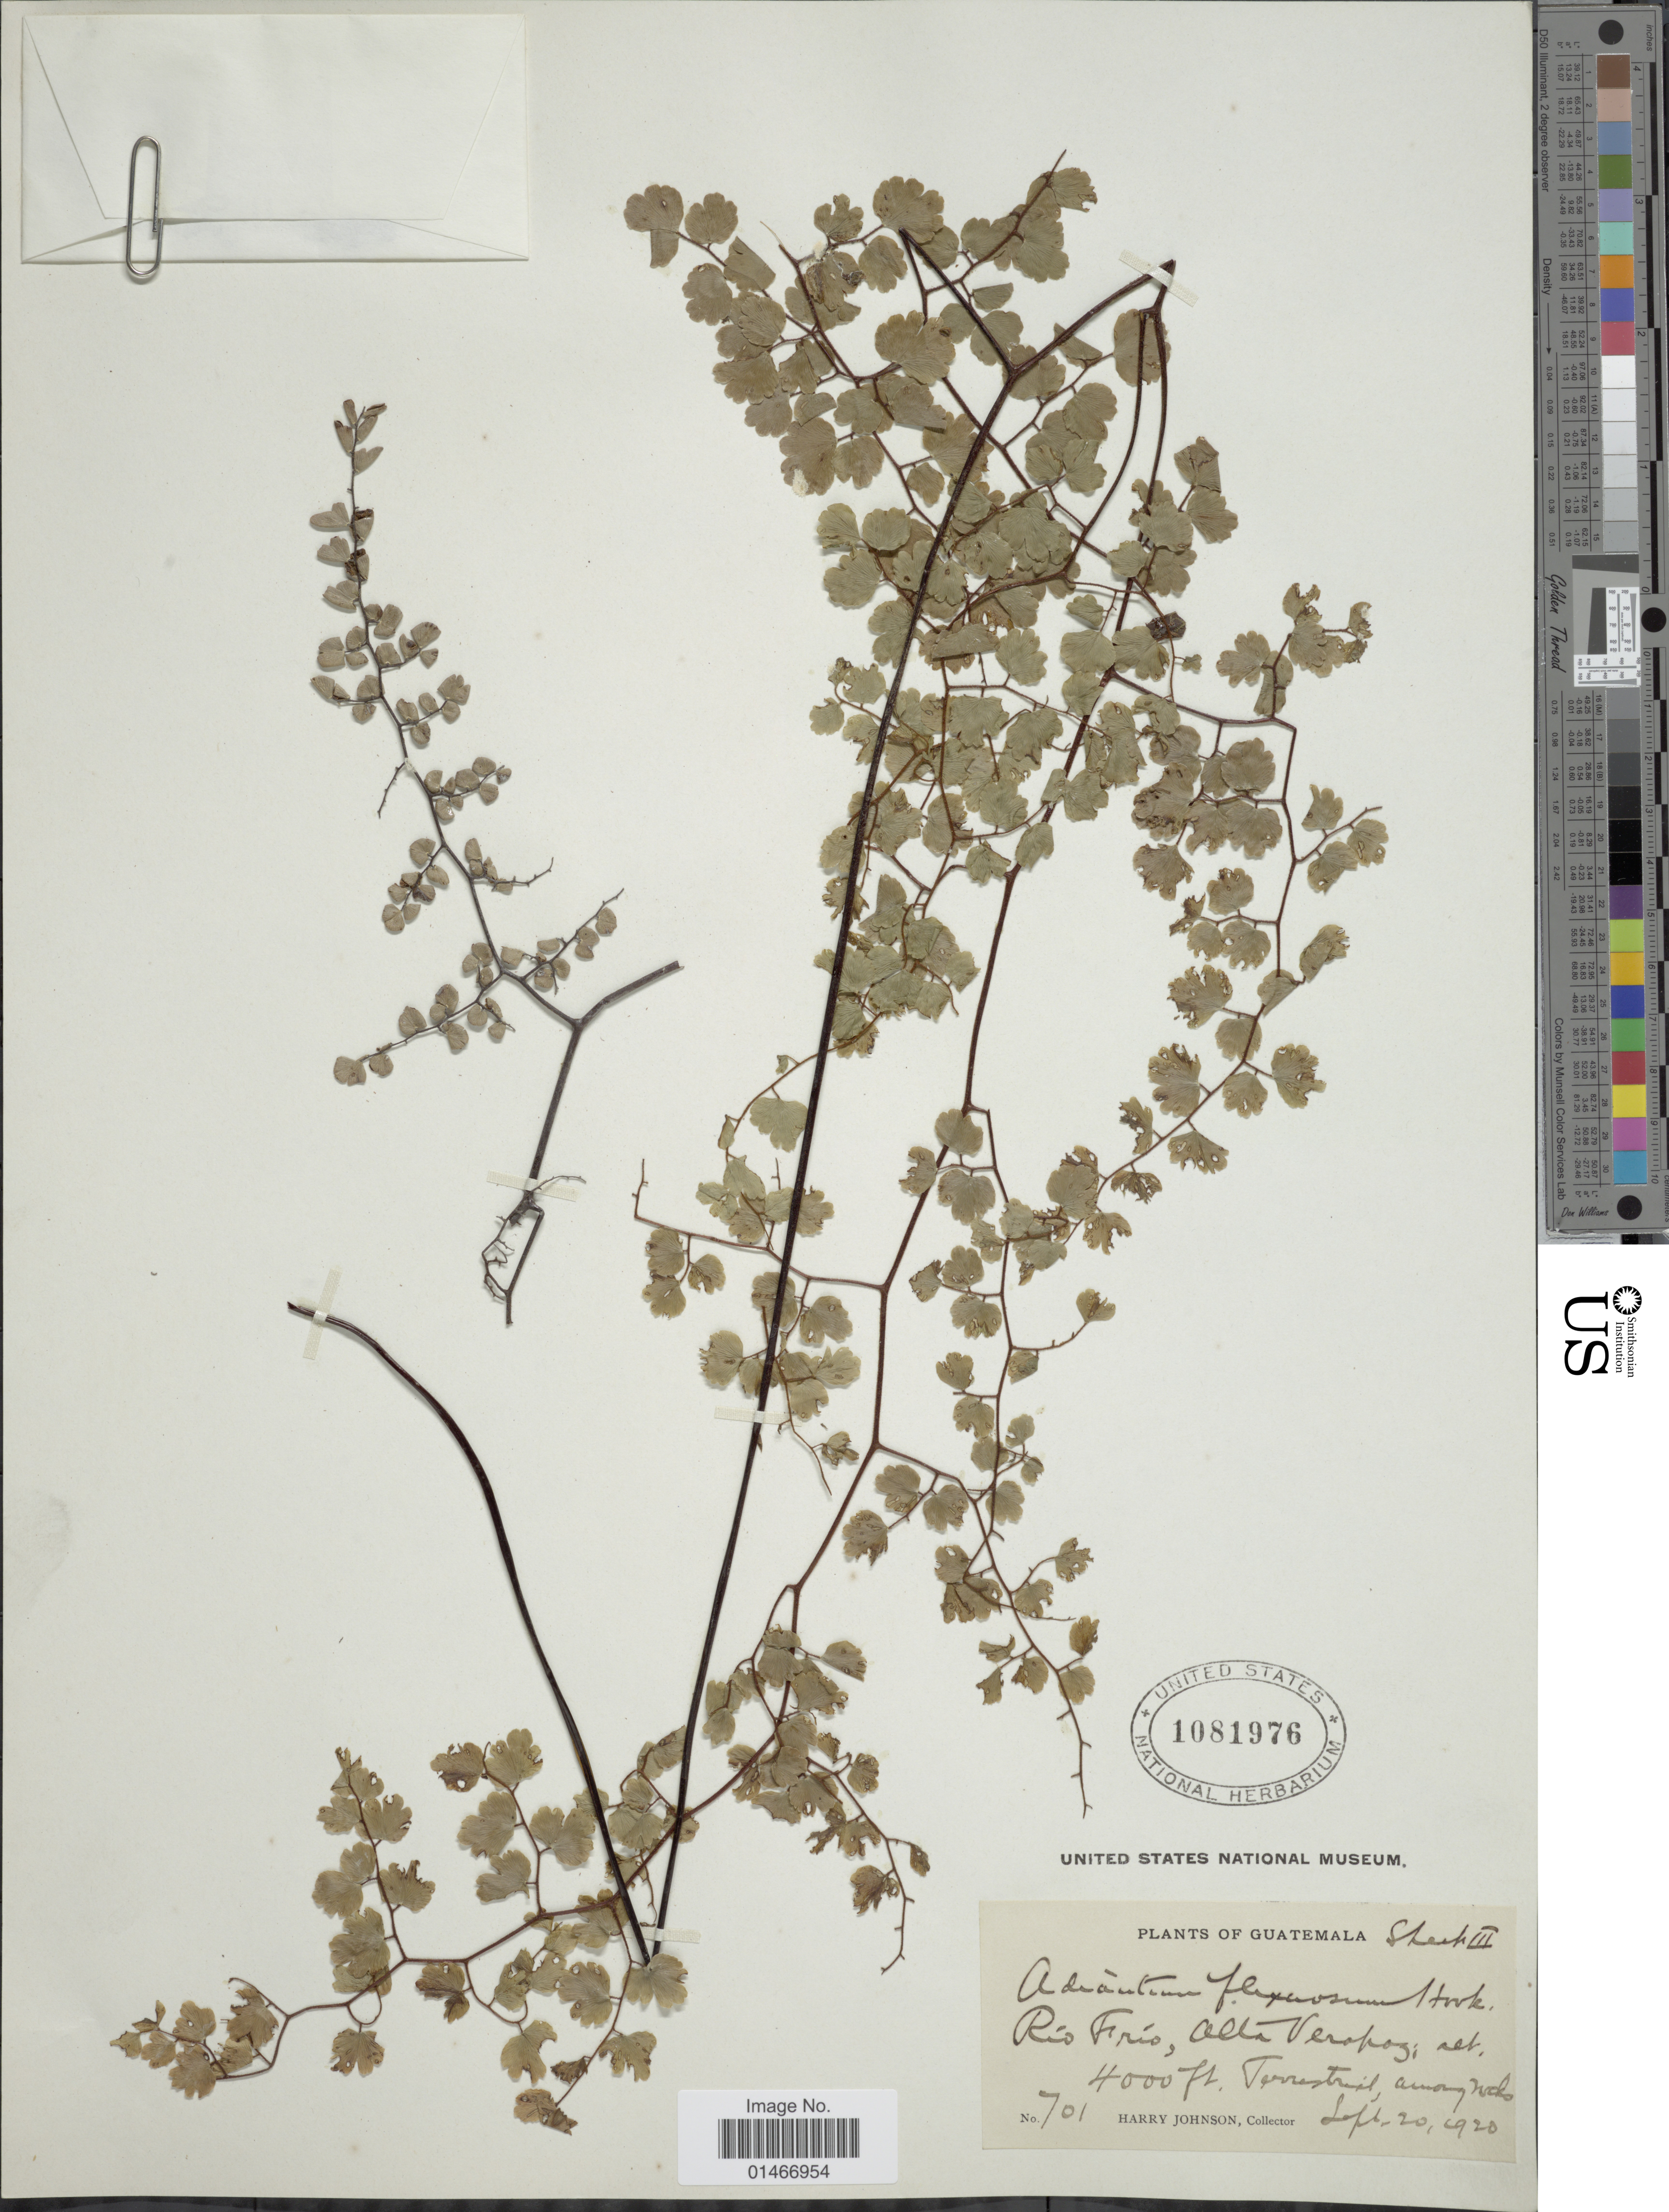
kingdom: Plantae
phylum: Tracheophyta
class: Polypodiopsida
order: Polypodiales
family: Pteridaceae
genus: Adiantum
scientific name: Adiantum feei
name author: T. Moore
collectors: H. Johnson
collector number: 701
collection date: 1920-09-20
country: Guatemala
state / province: Alta Verapaz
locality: Rio Frio.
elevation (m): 1219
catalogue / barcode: US 1081976